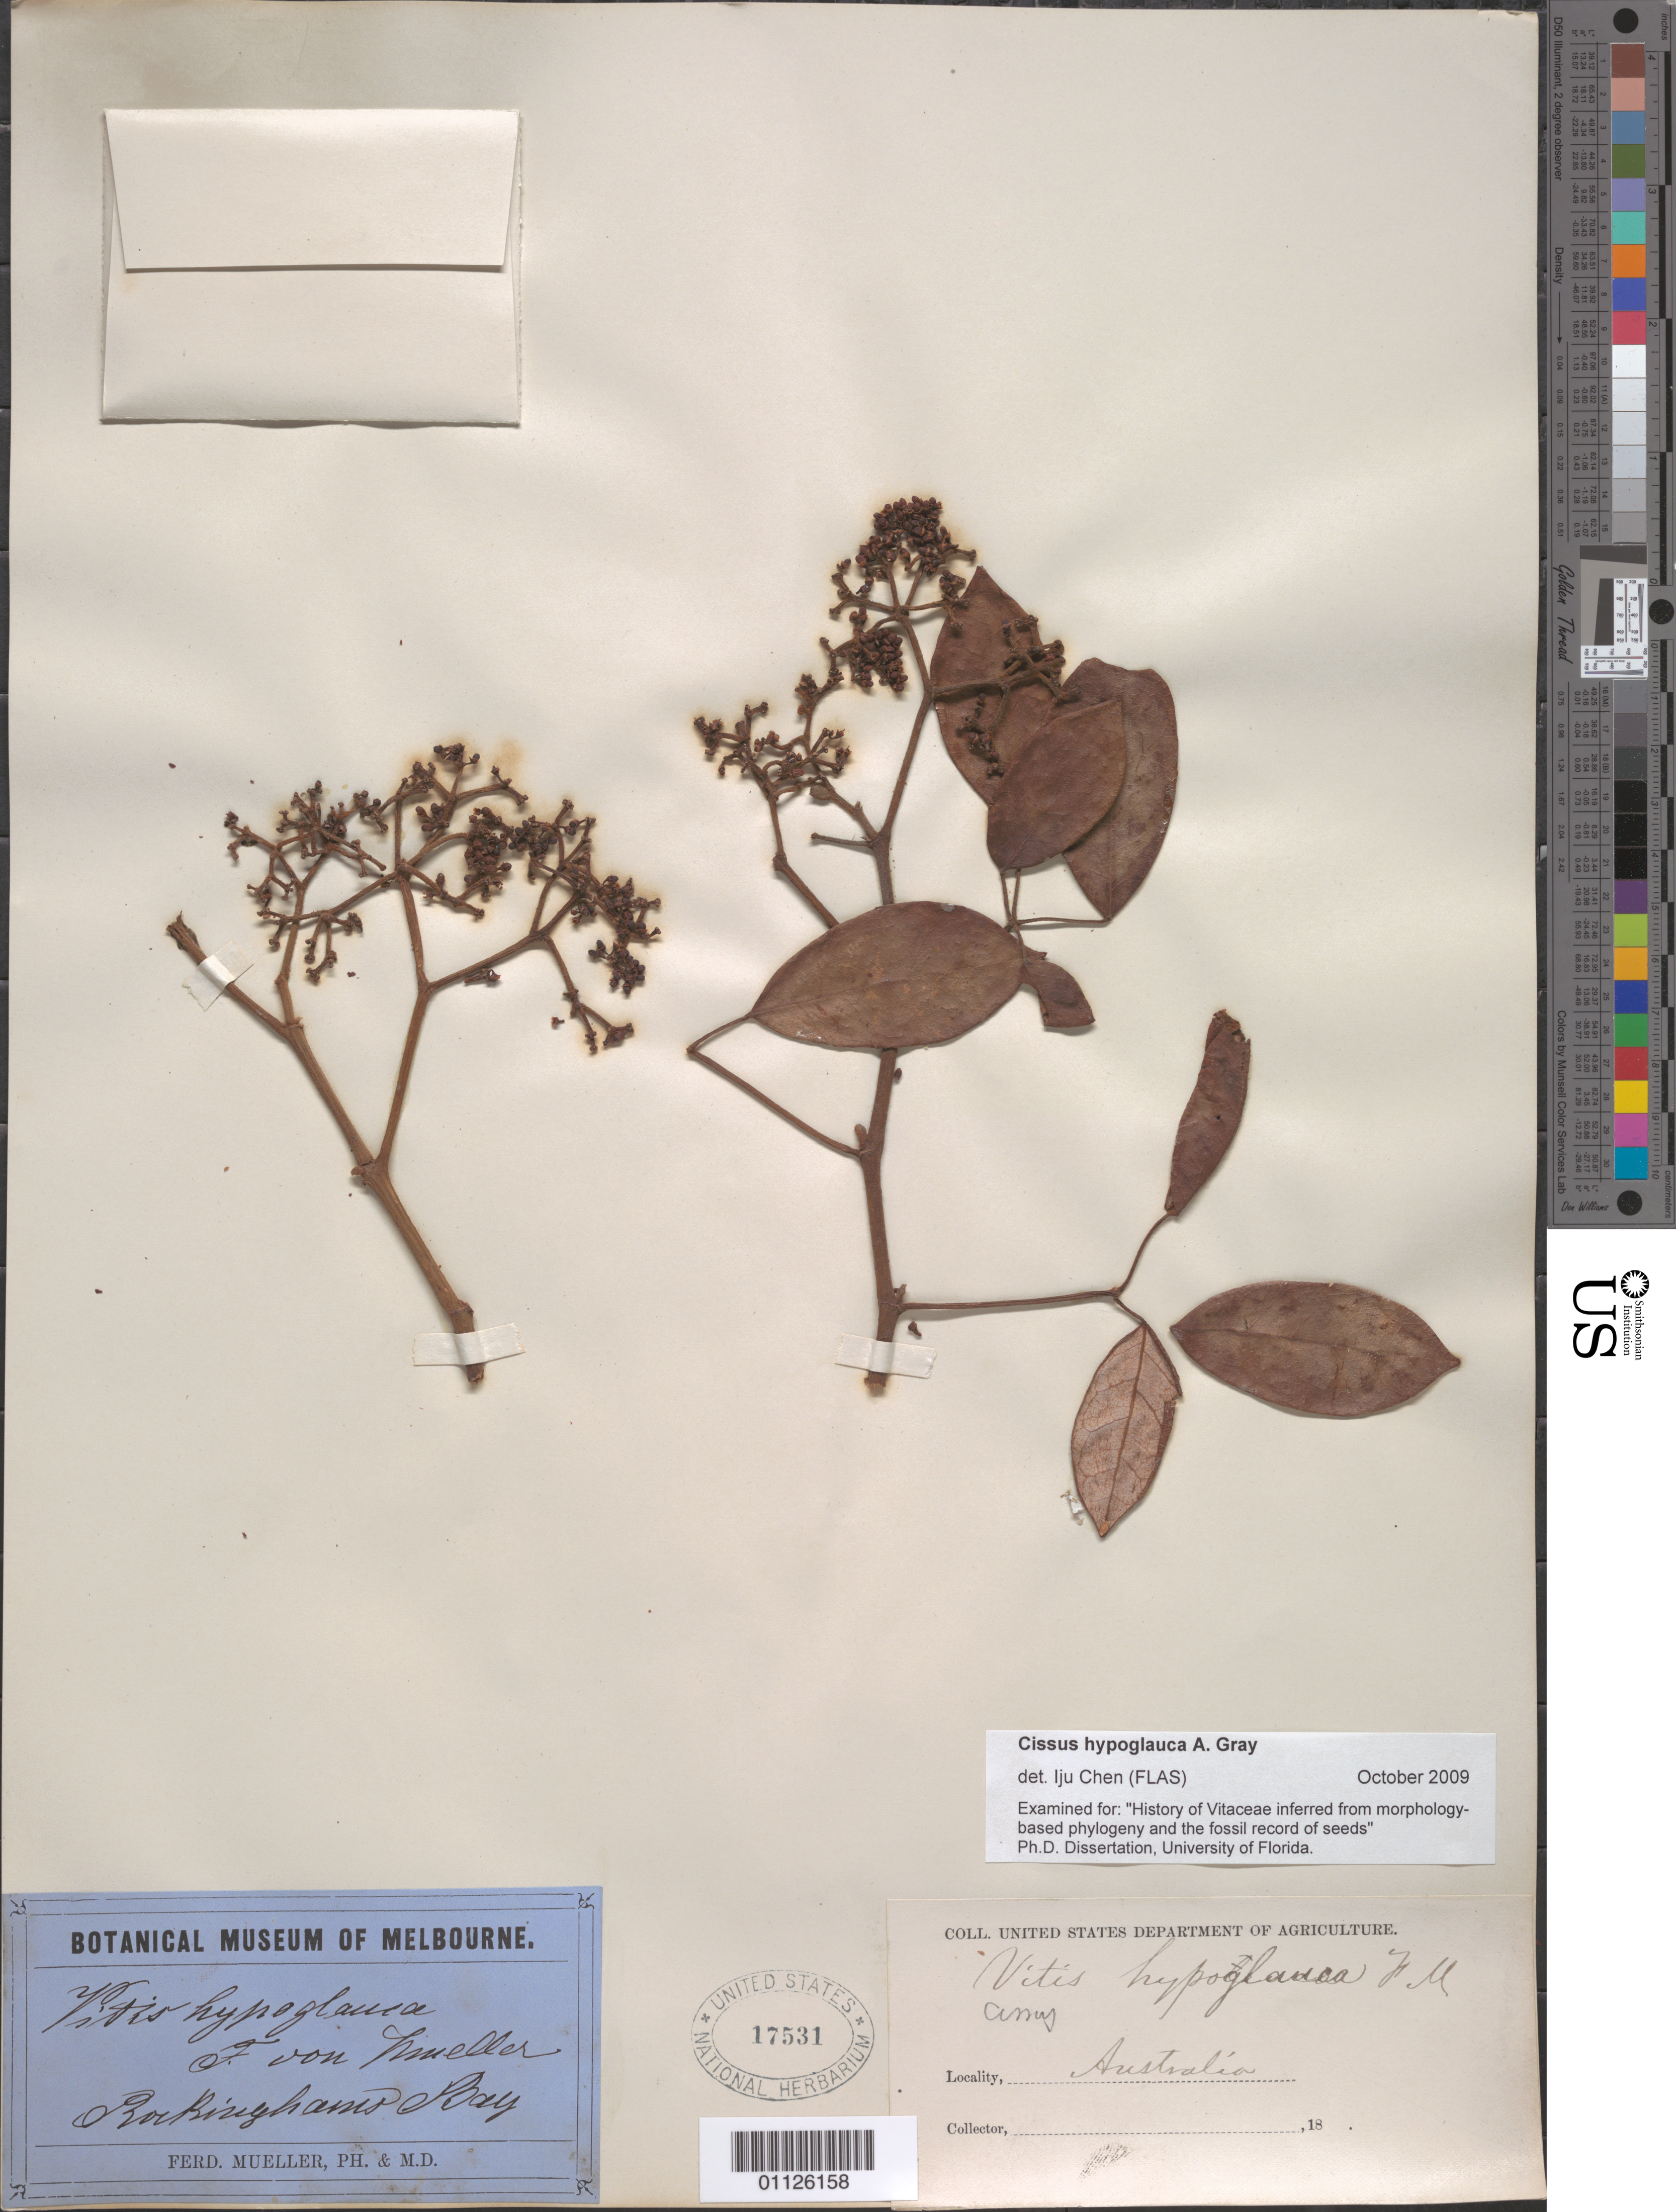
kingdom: Plantae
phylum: Tracheophyta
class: Magnoliopsida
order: Vitales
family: Vitaceae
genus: Cissus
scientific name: Cissus hypoglauca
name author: A. Gray in Wilkes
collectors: F. Mueller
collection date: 1800/1900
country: Australia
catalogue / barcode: US 17531